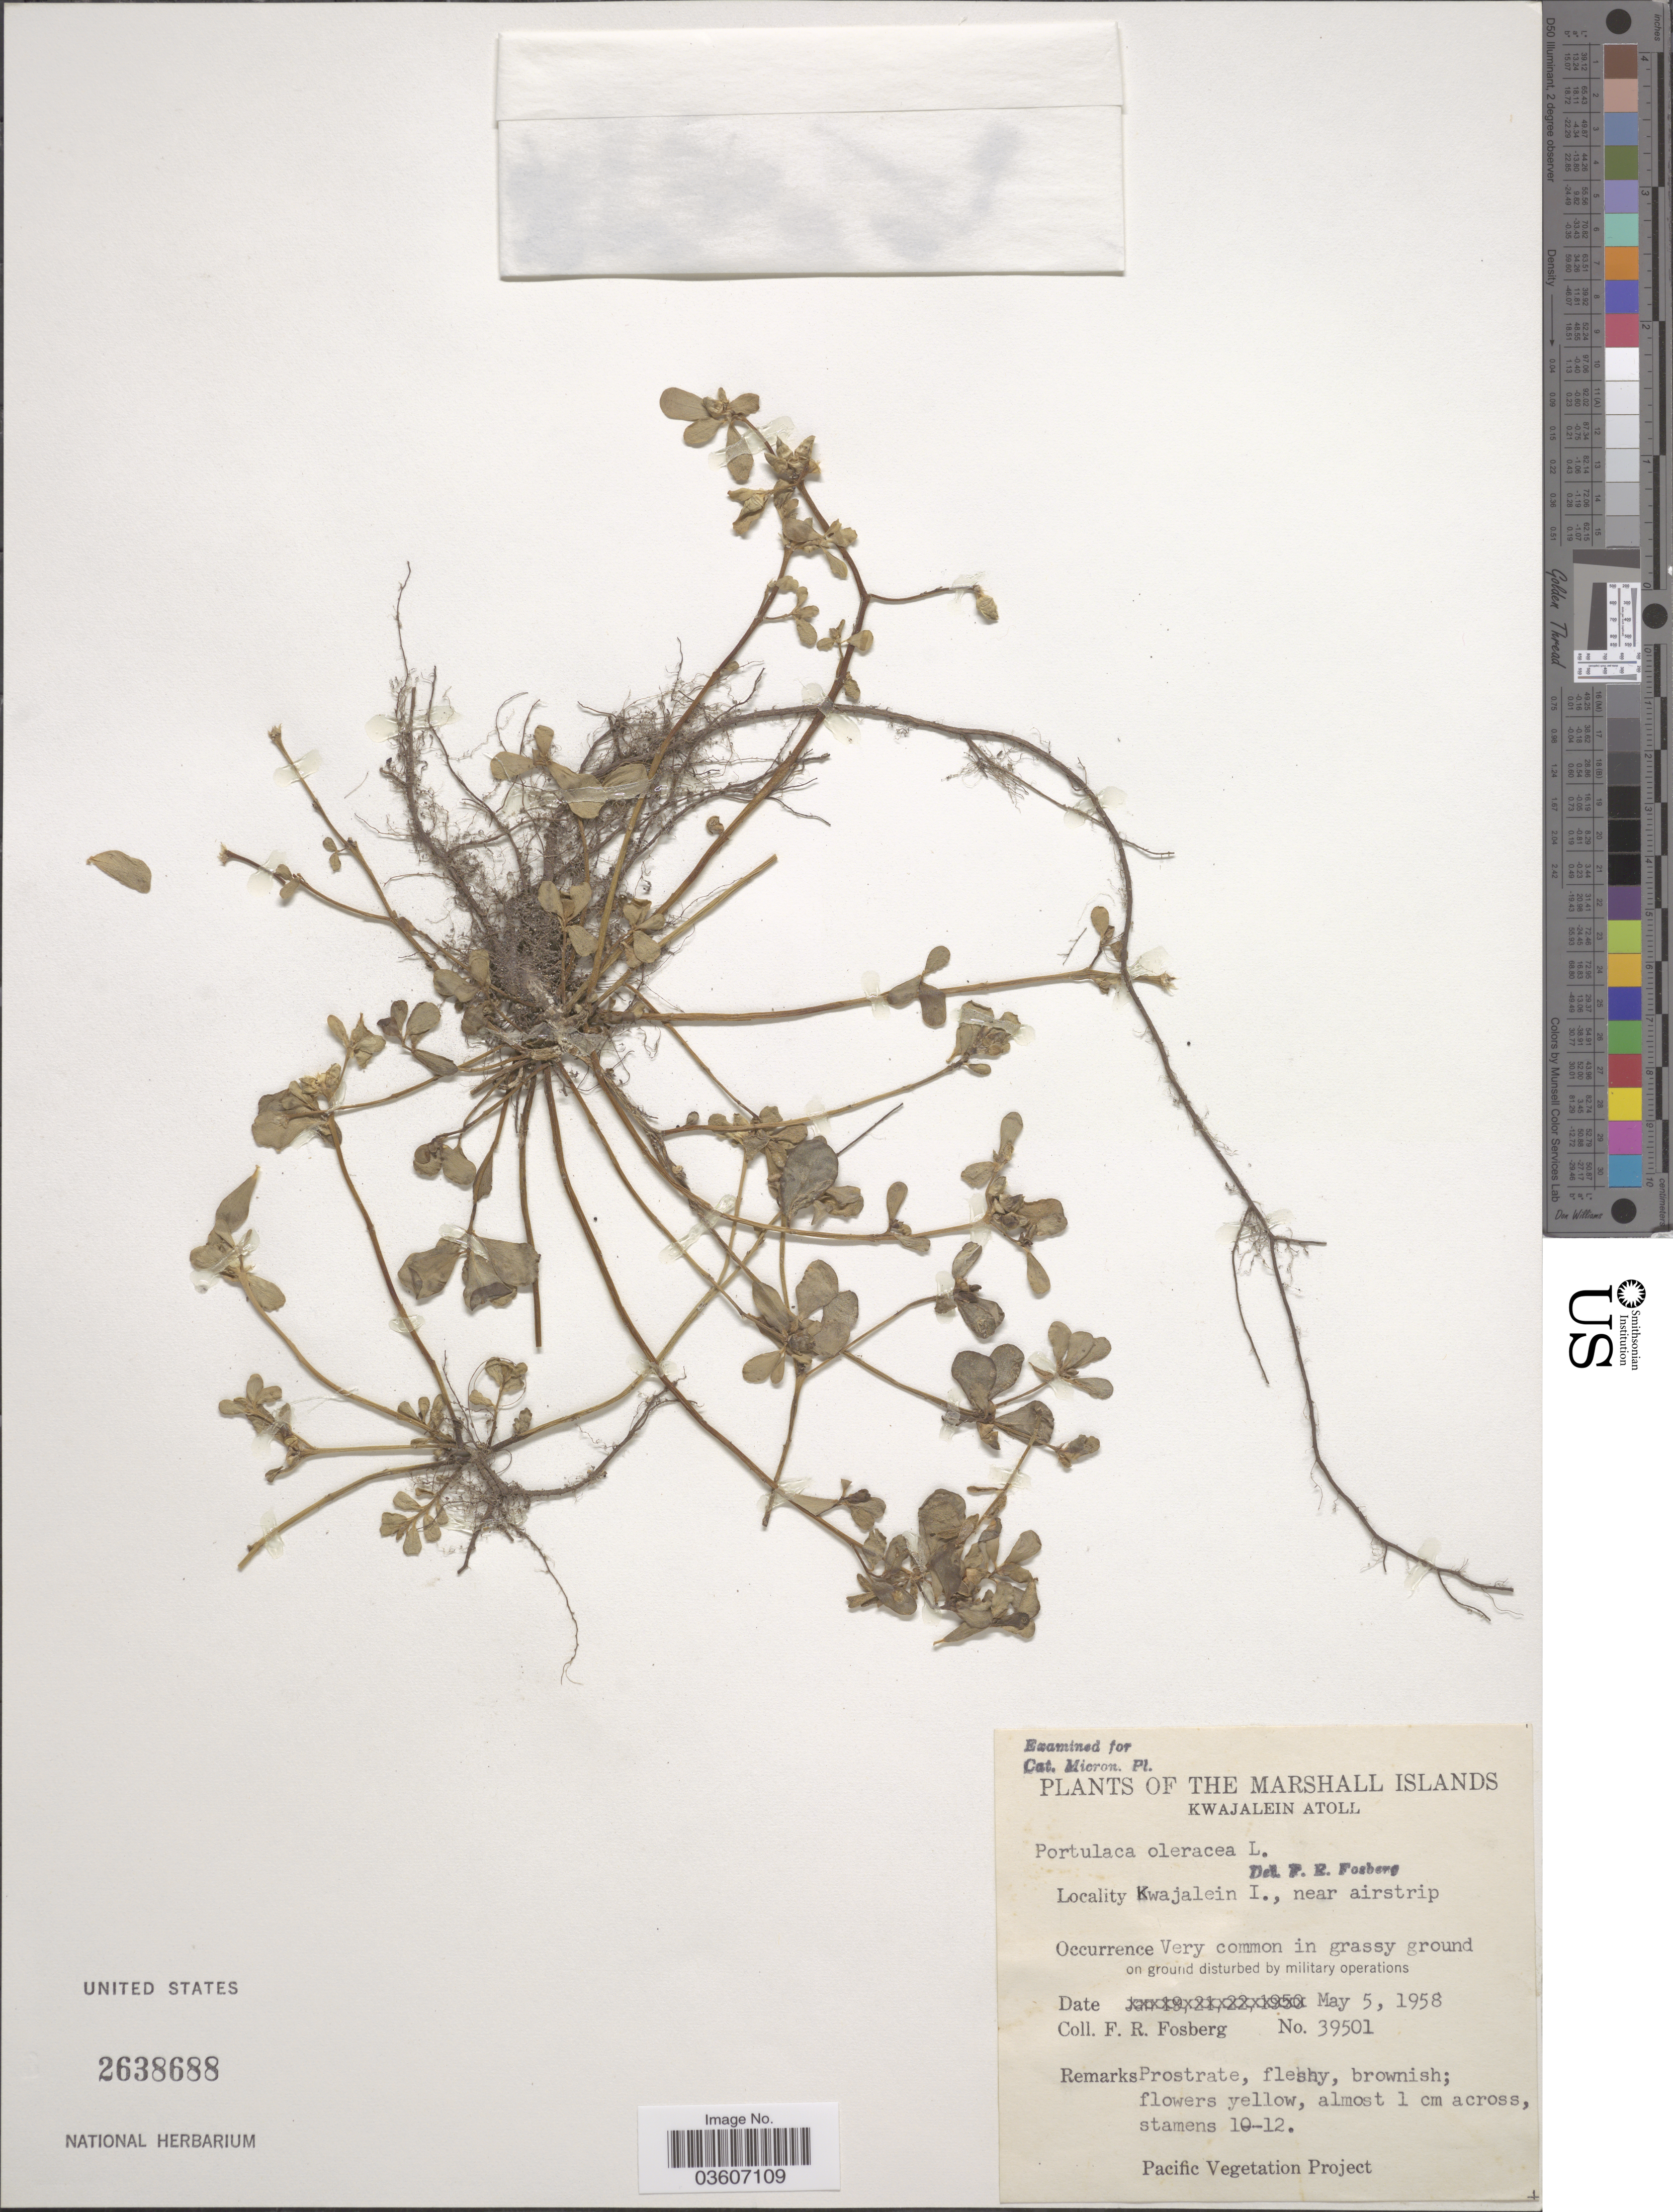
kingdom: Plantae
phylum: Tracheophyta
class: Magnoliopsida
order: Caryophyllales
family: Portulacaceae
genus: Portulaca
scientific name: Portulaca oleracea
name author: L.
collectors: F. R. Fosberg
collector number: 39501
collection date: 1958-05-05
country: Marshall Islands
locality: Kwajalein Atoll. Kwajalein I., near airstrip.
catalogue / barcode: US 2638688